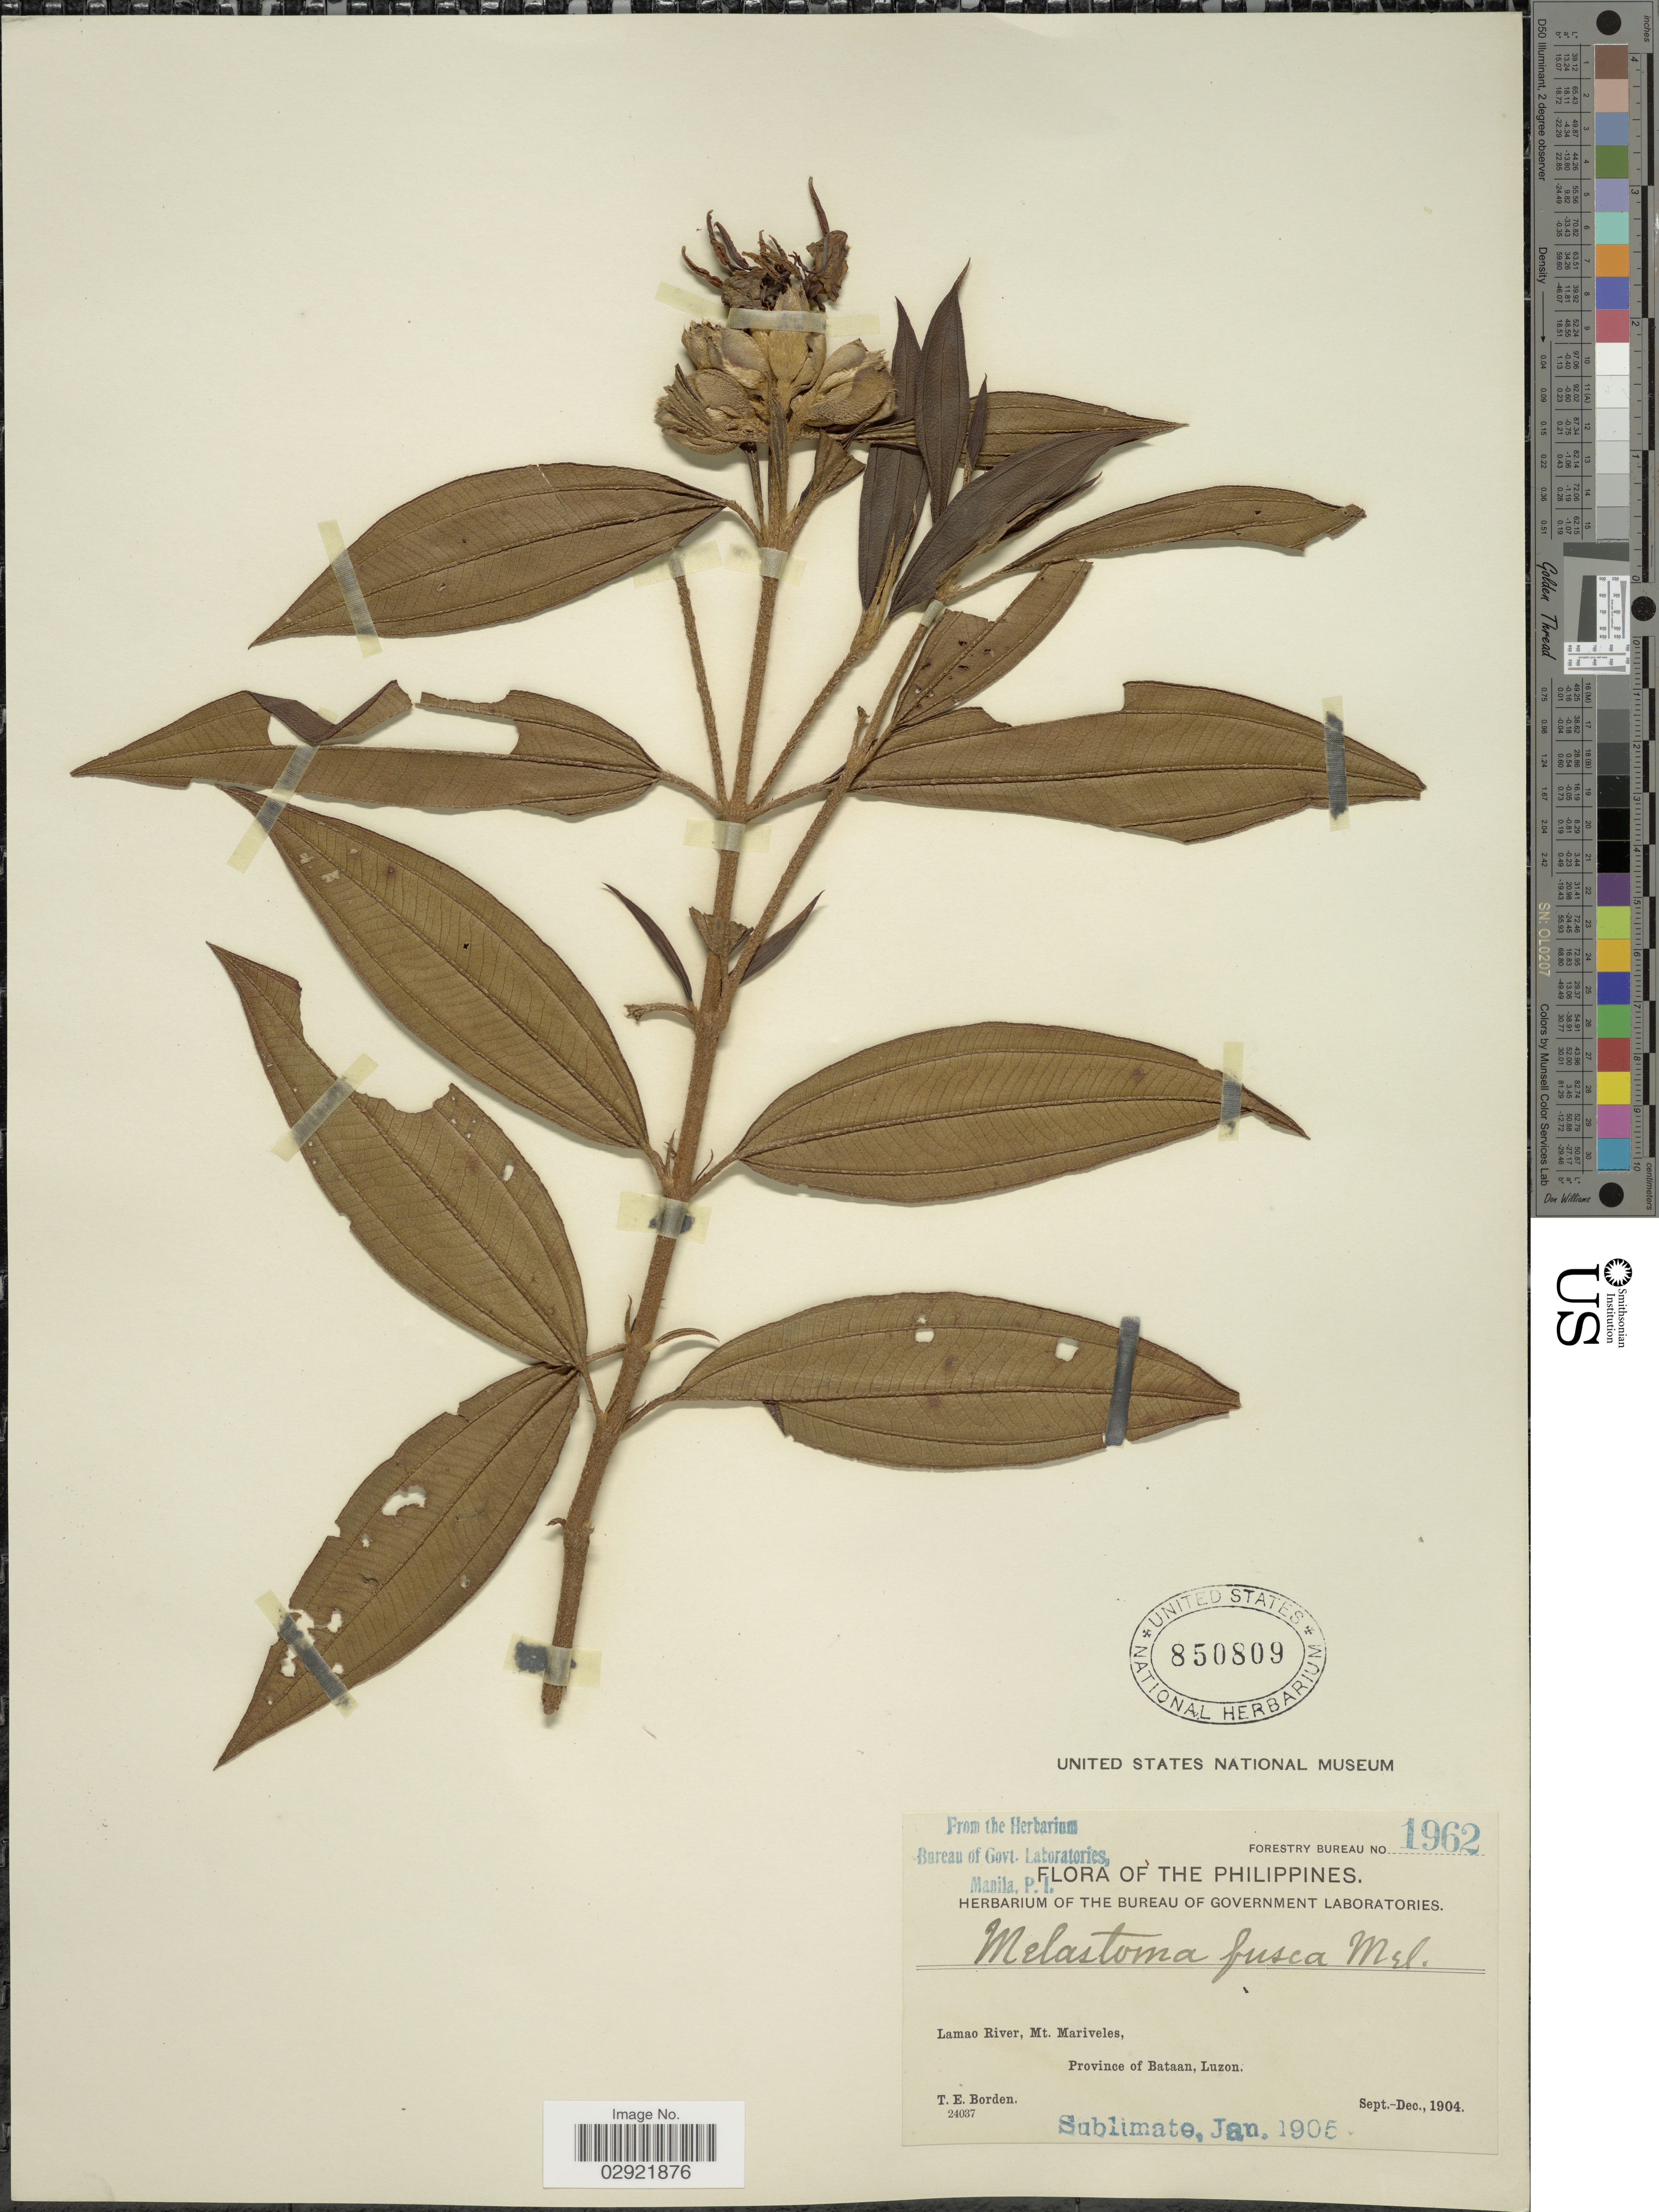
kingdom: Plantae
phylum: Tracheophyta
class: Magnoliopsida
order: Myrtales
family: Melastomataceae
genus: Melastoma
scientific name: Melastoma malabathricum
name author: L.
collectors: T. E. Borden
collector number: Forestry Bureau 1962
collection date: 1904-09/1904-12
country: Philippines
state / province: Central Luzon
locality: Lamao River, Mt. Mariveles, Province of Bataan, Luzon.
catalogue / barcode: US 850809